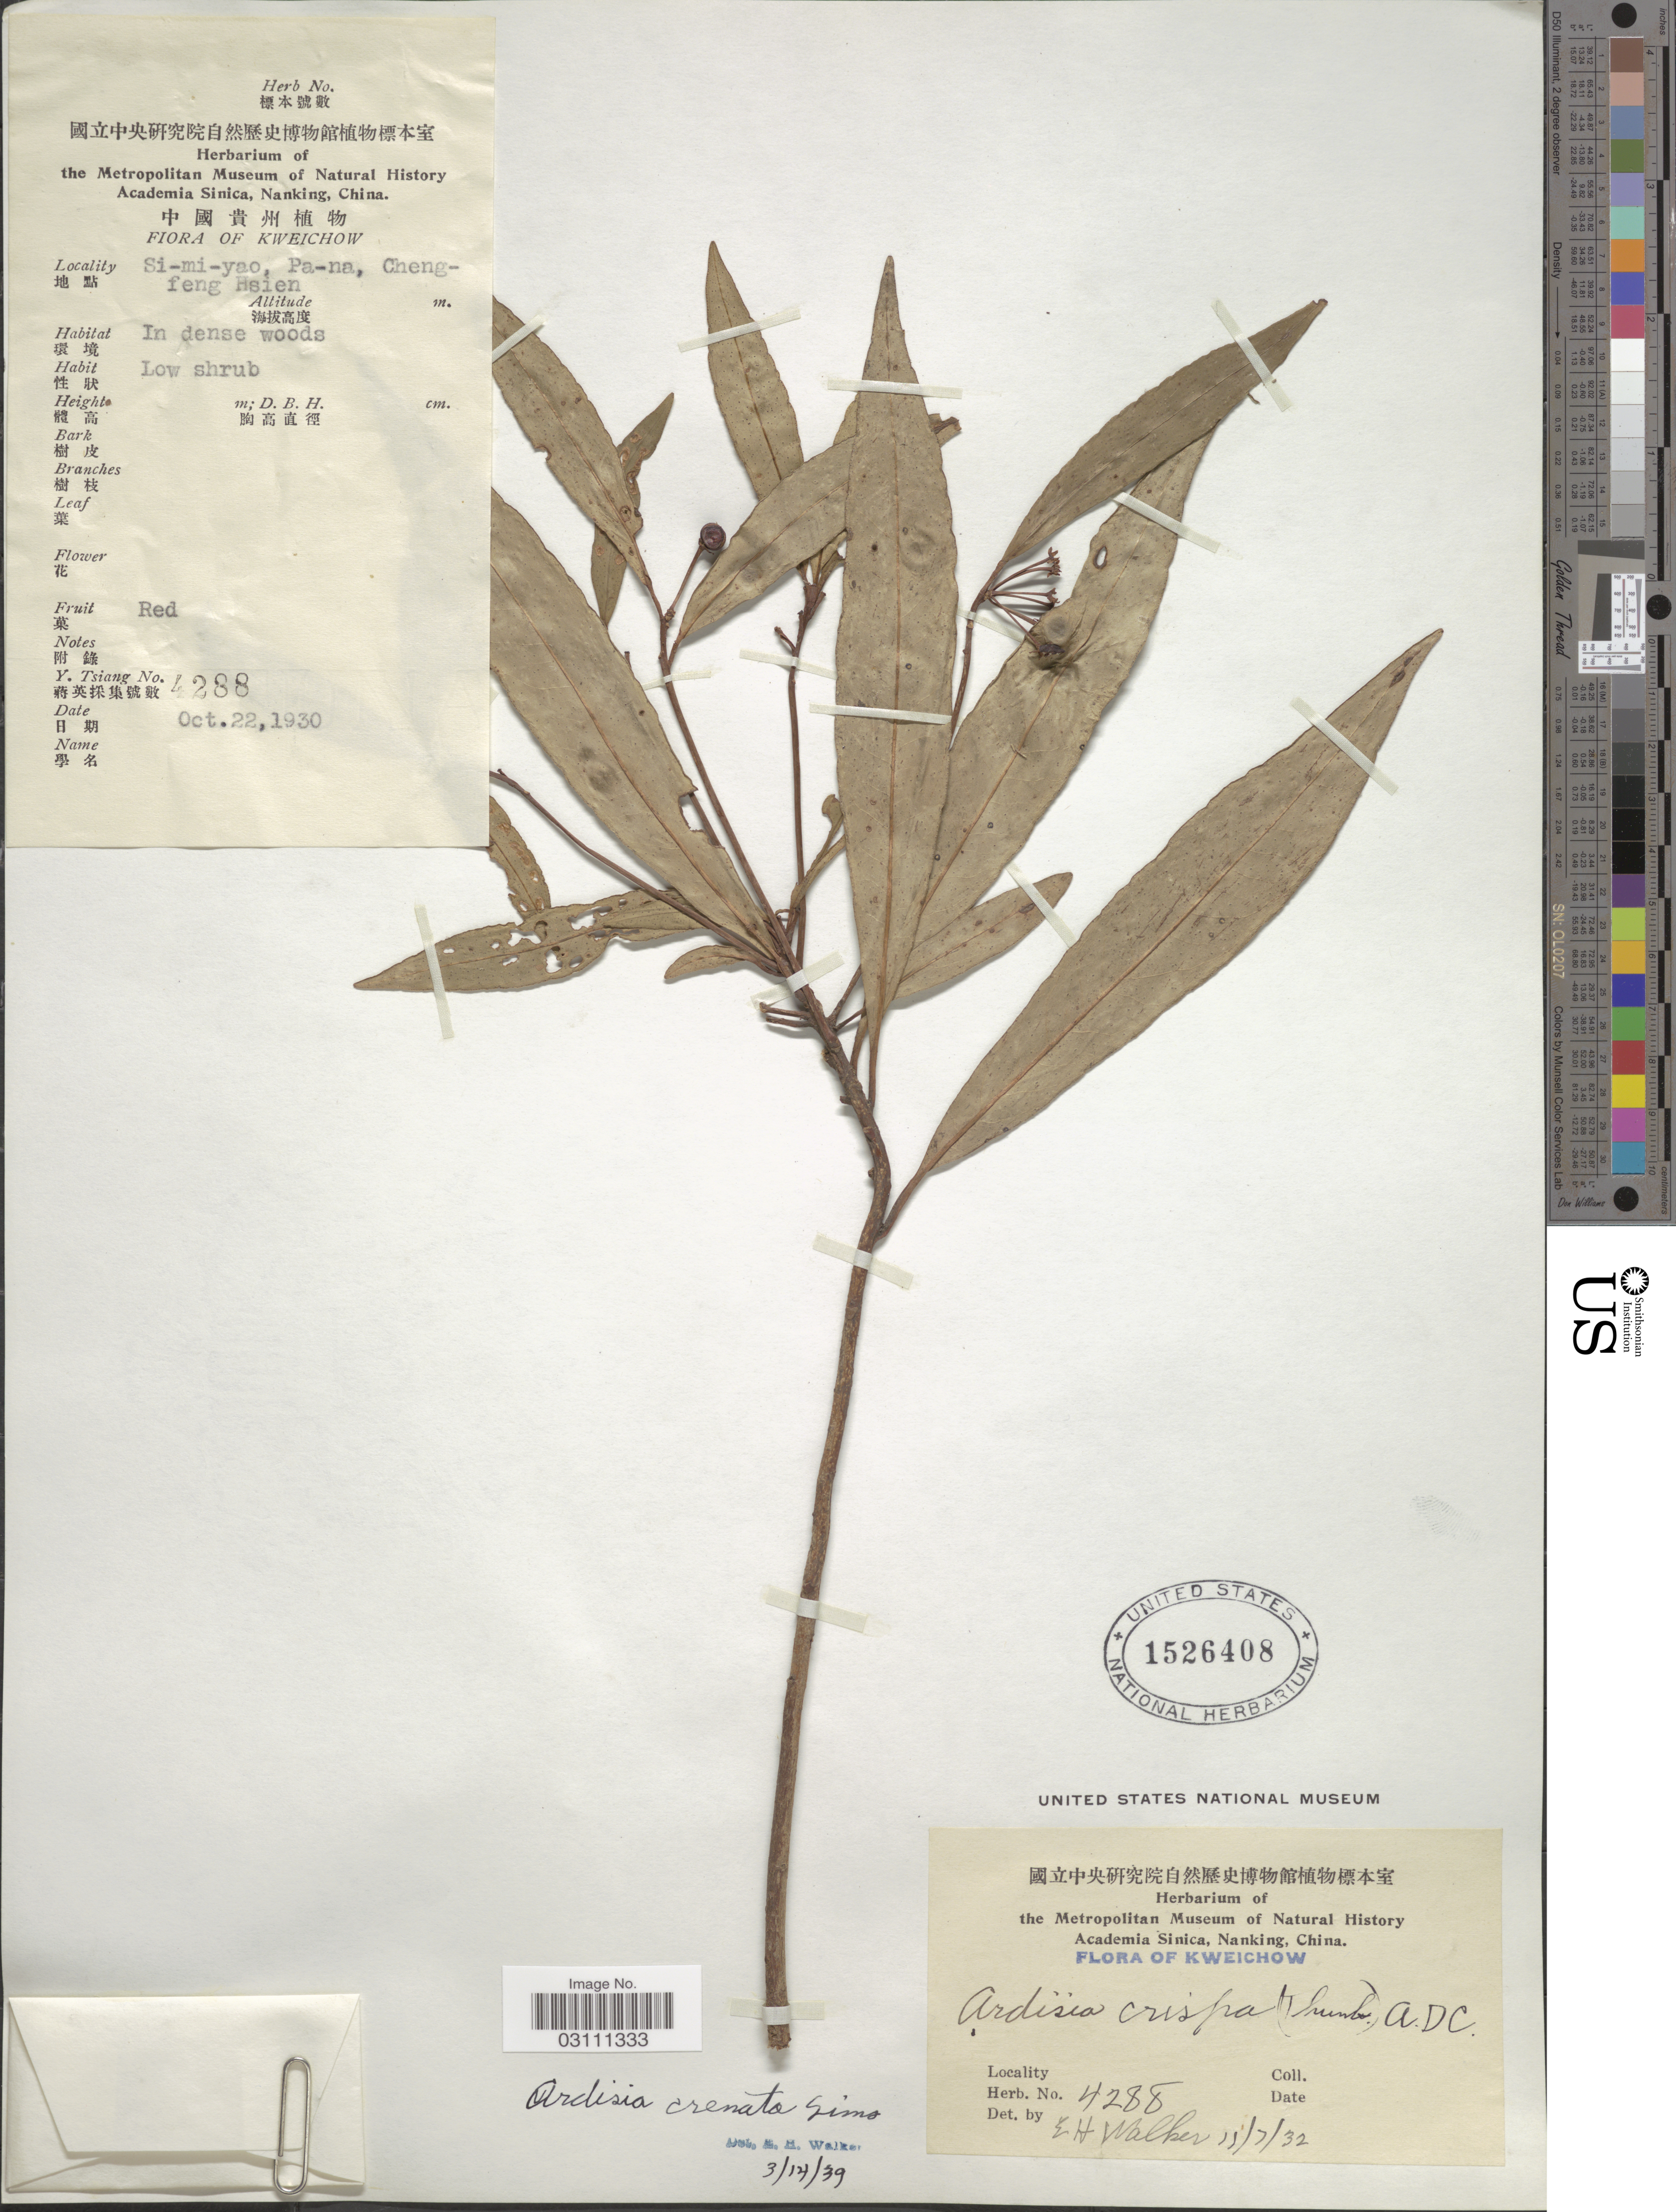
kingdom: Plantae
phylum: Tracheophyta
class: Magnoliopsida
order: Ericales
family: Primulaceae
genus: Ardisia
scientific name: Ardisia crenata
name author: Sims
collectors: Y. Tsiang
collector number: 4288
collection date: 1930-10-22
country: China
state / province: Guizhou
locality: Kweichow. Si-mi-yao, Pa-na, Chengfeng Hsien.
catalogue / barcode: US 1526408